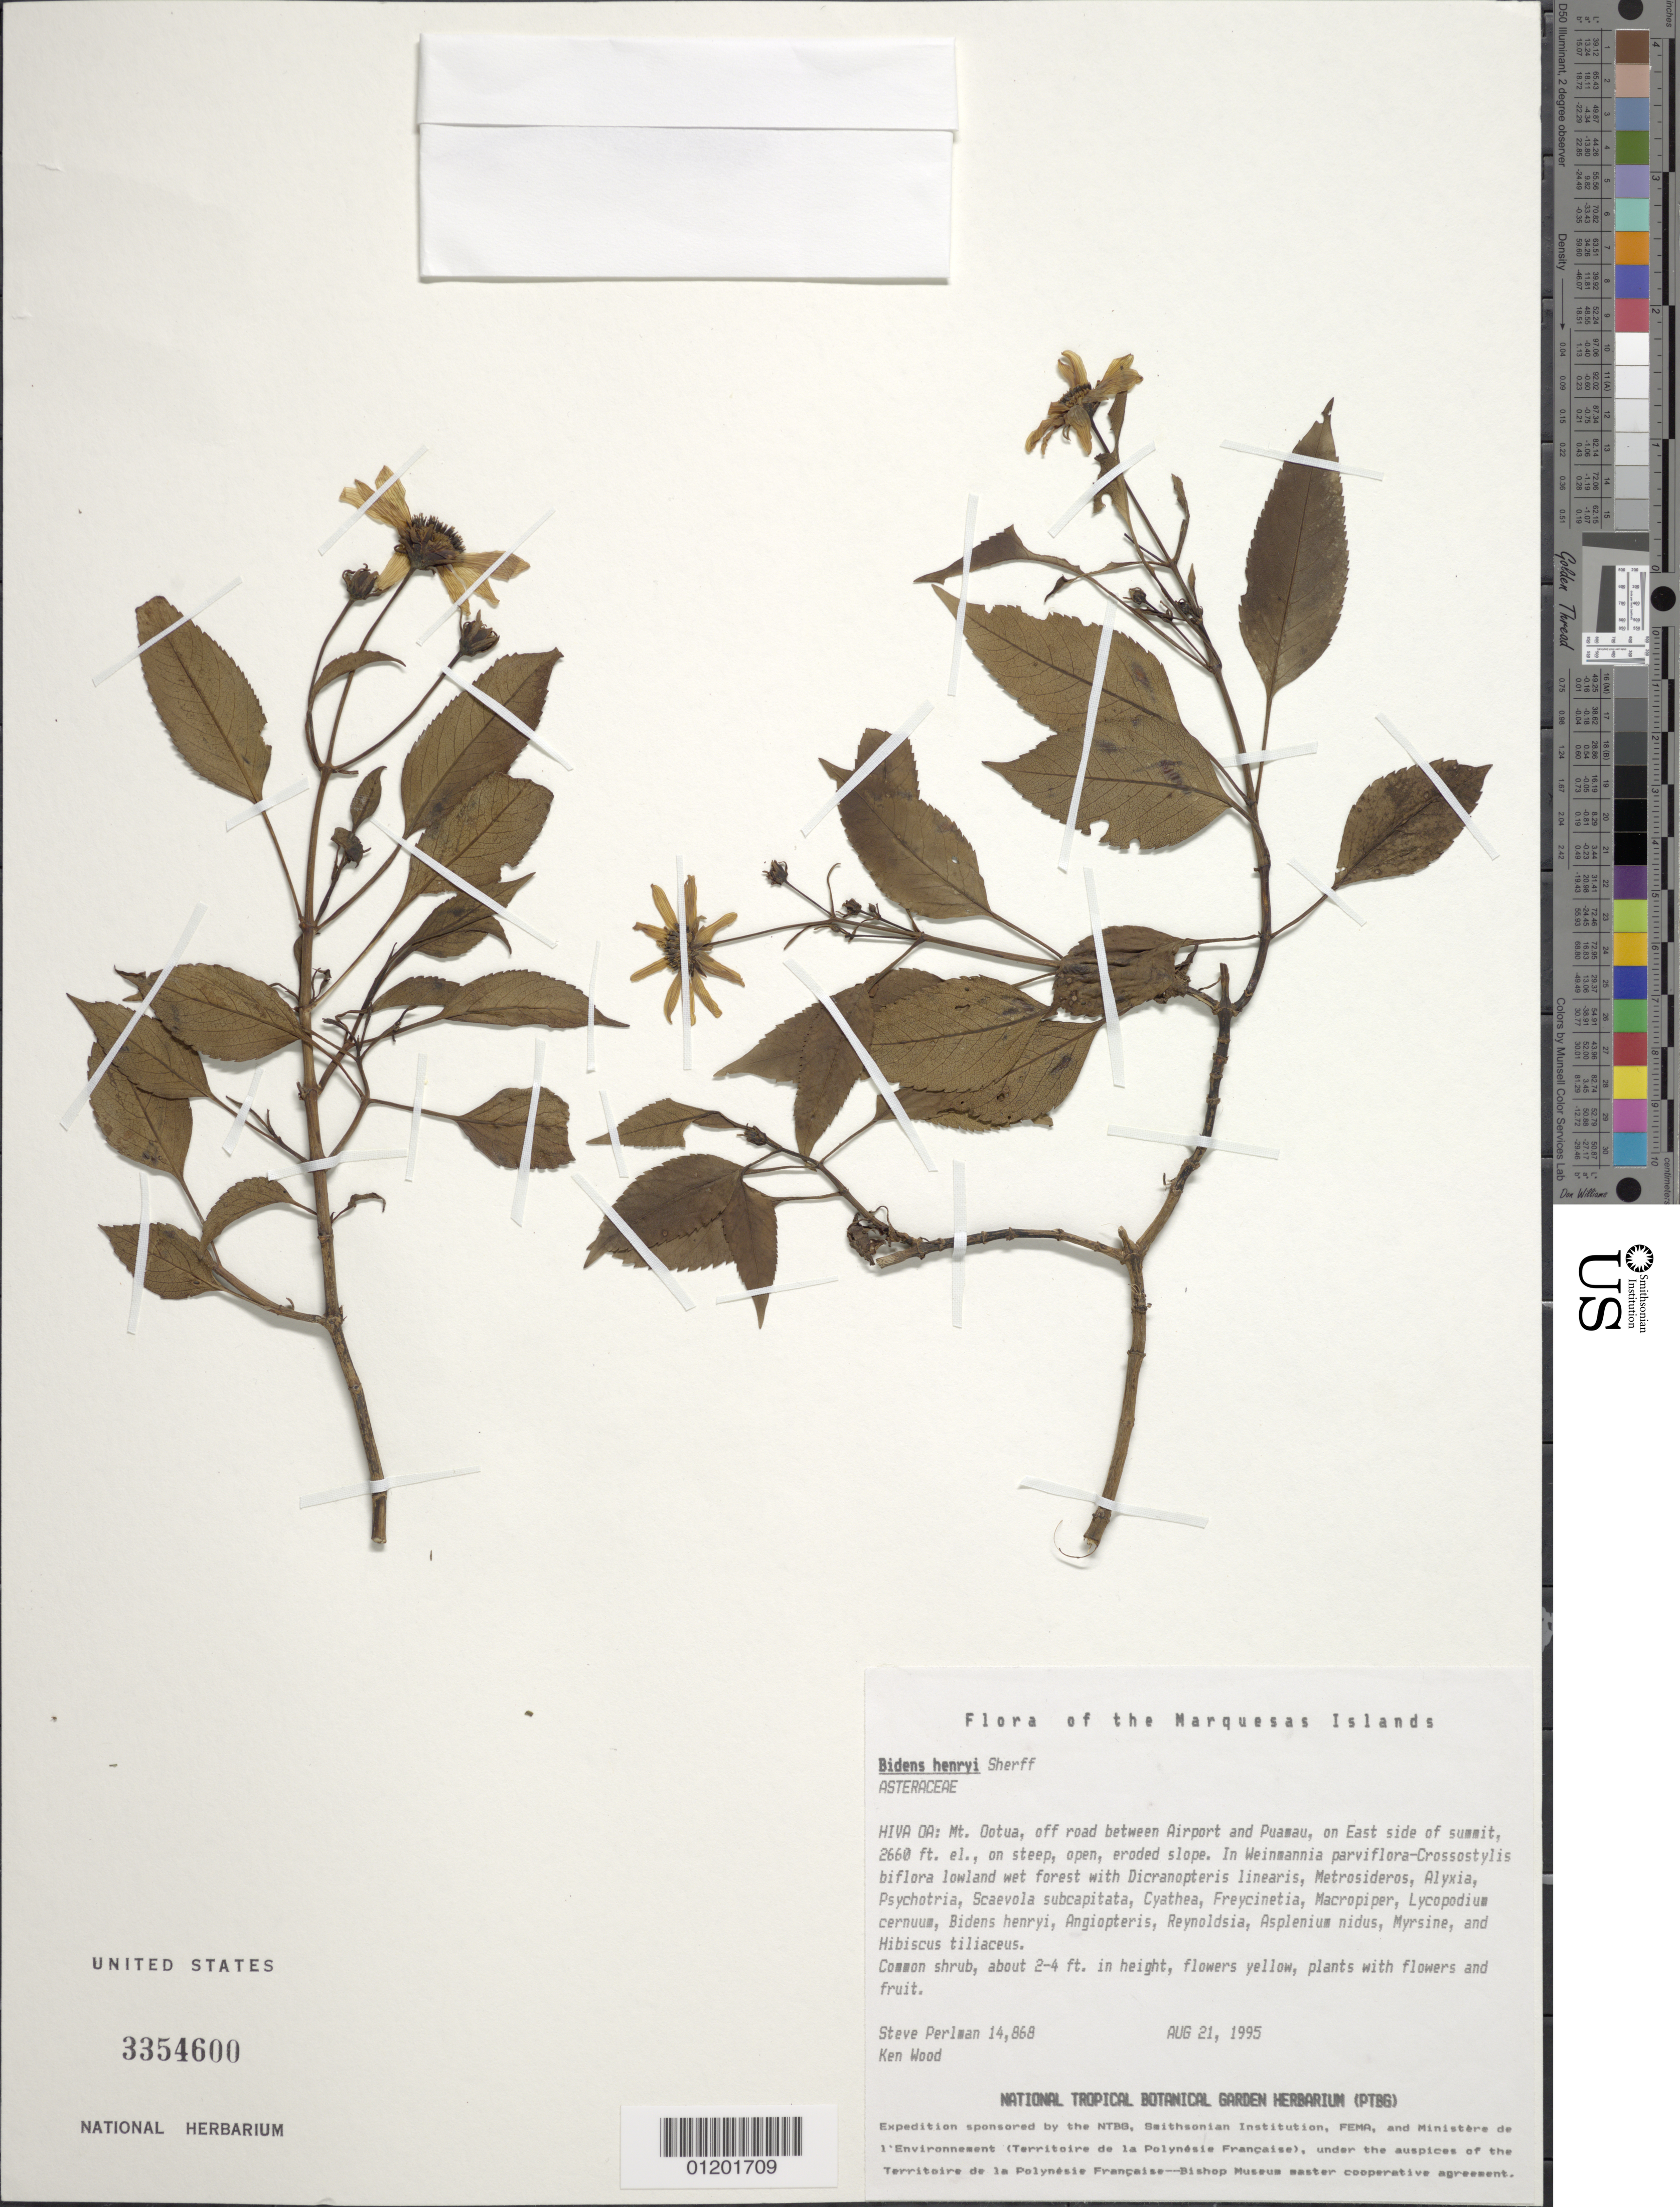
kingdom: Plantae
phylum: Tracheophyta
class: Magnoliopsida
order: Asterales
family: Asteraceae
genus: Bidens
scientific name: Bidens henryi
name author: Sherff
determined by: Wagner, W. L., (BOT), Smithsonian Institution - National Museum of Natural History (UNITED STATES)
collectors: S. P. Perlman & K. R. Wood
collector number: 14868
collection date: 1995-08-21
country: French Polynesia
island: Hiva Oa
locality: Mt. Ootua, off road between Airport and Puamau, on E side of summit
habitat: In Weinmannia parviflora-Crossostylis biflora lowland wet forest; on steep slope, open, eroded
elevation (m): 811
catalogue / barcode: US 3354600